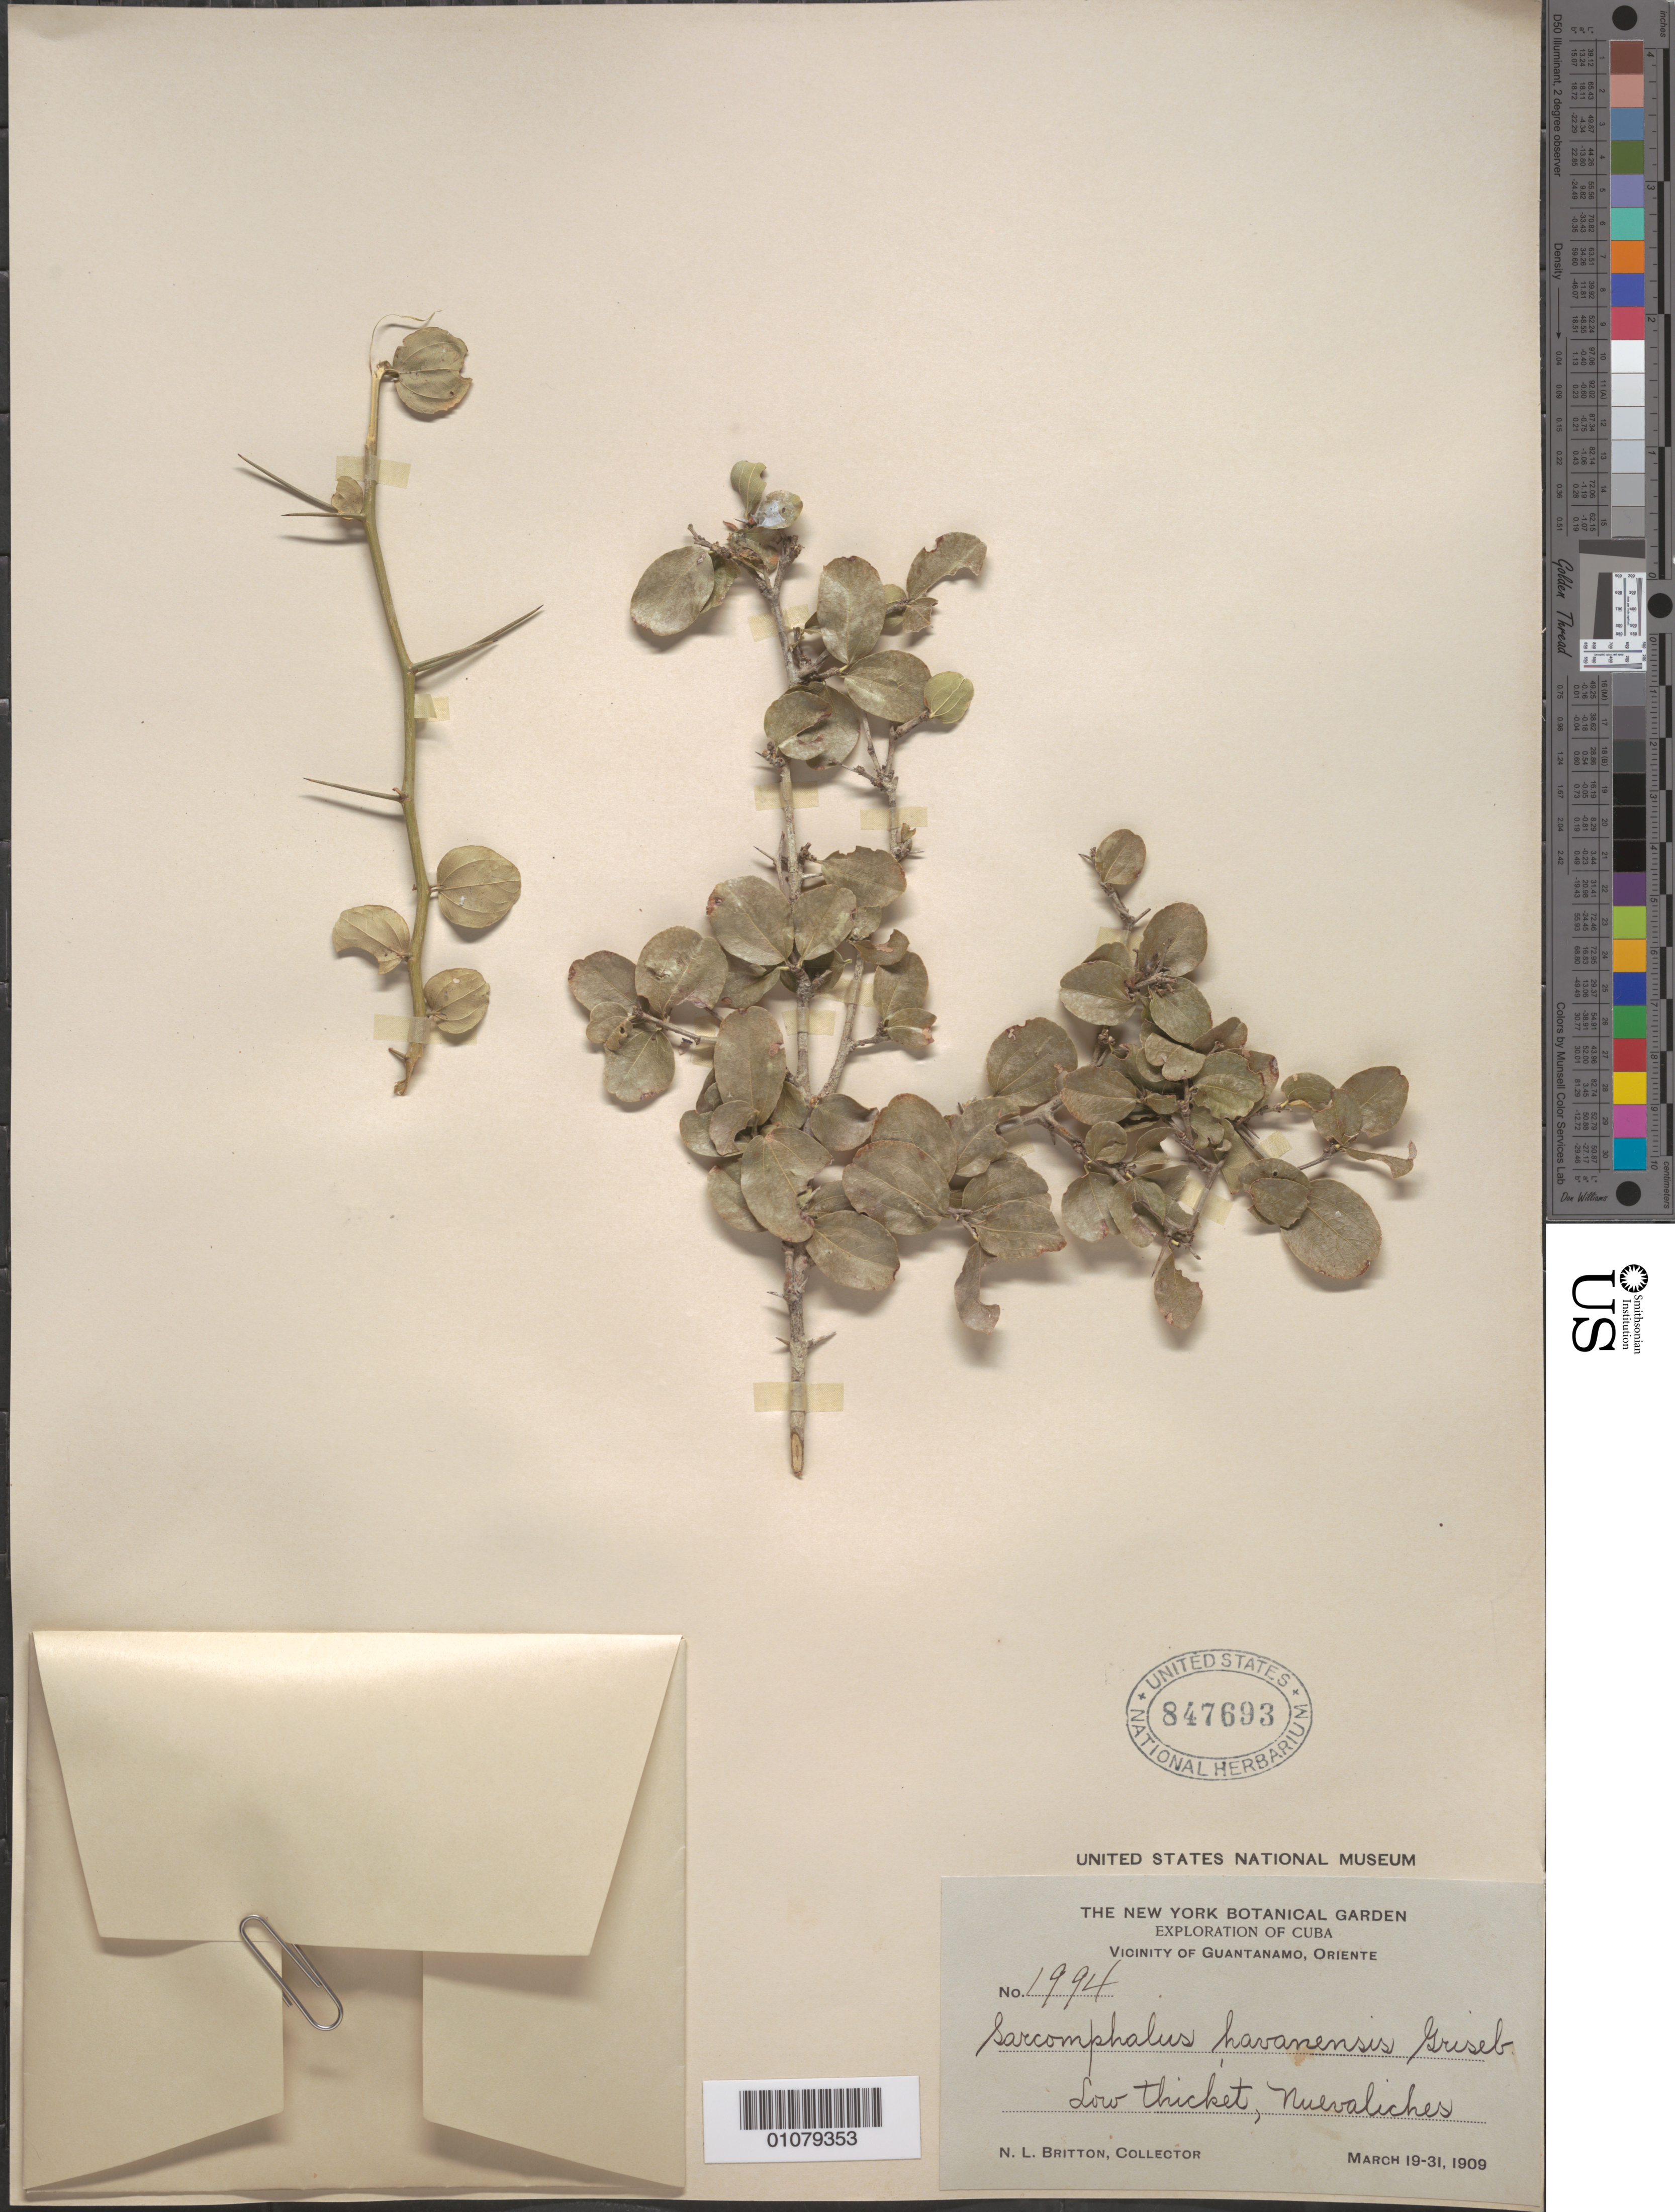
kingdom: Plantae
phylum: Tracheophyta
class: Magnoliopsida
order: Rosales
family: Rhamnaceae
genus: Sarcomphalus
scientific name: Sarcomphalus havanensis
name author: (Kunth) Griseb.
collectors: N. Britton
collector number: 1994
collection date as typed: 19 Mar 1909 to 31 Mar 1909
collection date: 1909-03-19/1909-03-31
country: Cuba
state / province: Guantánamo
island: Cuba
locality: Vicinity of Guantánamo, Oriente Nuevaliches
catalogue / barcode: US 847693